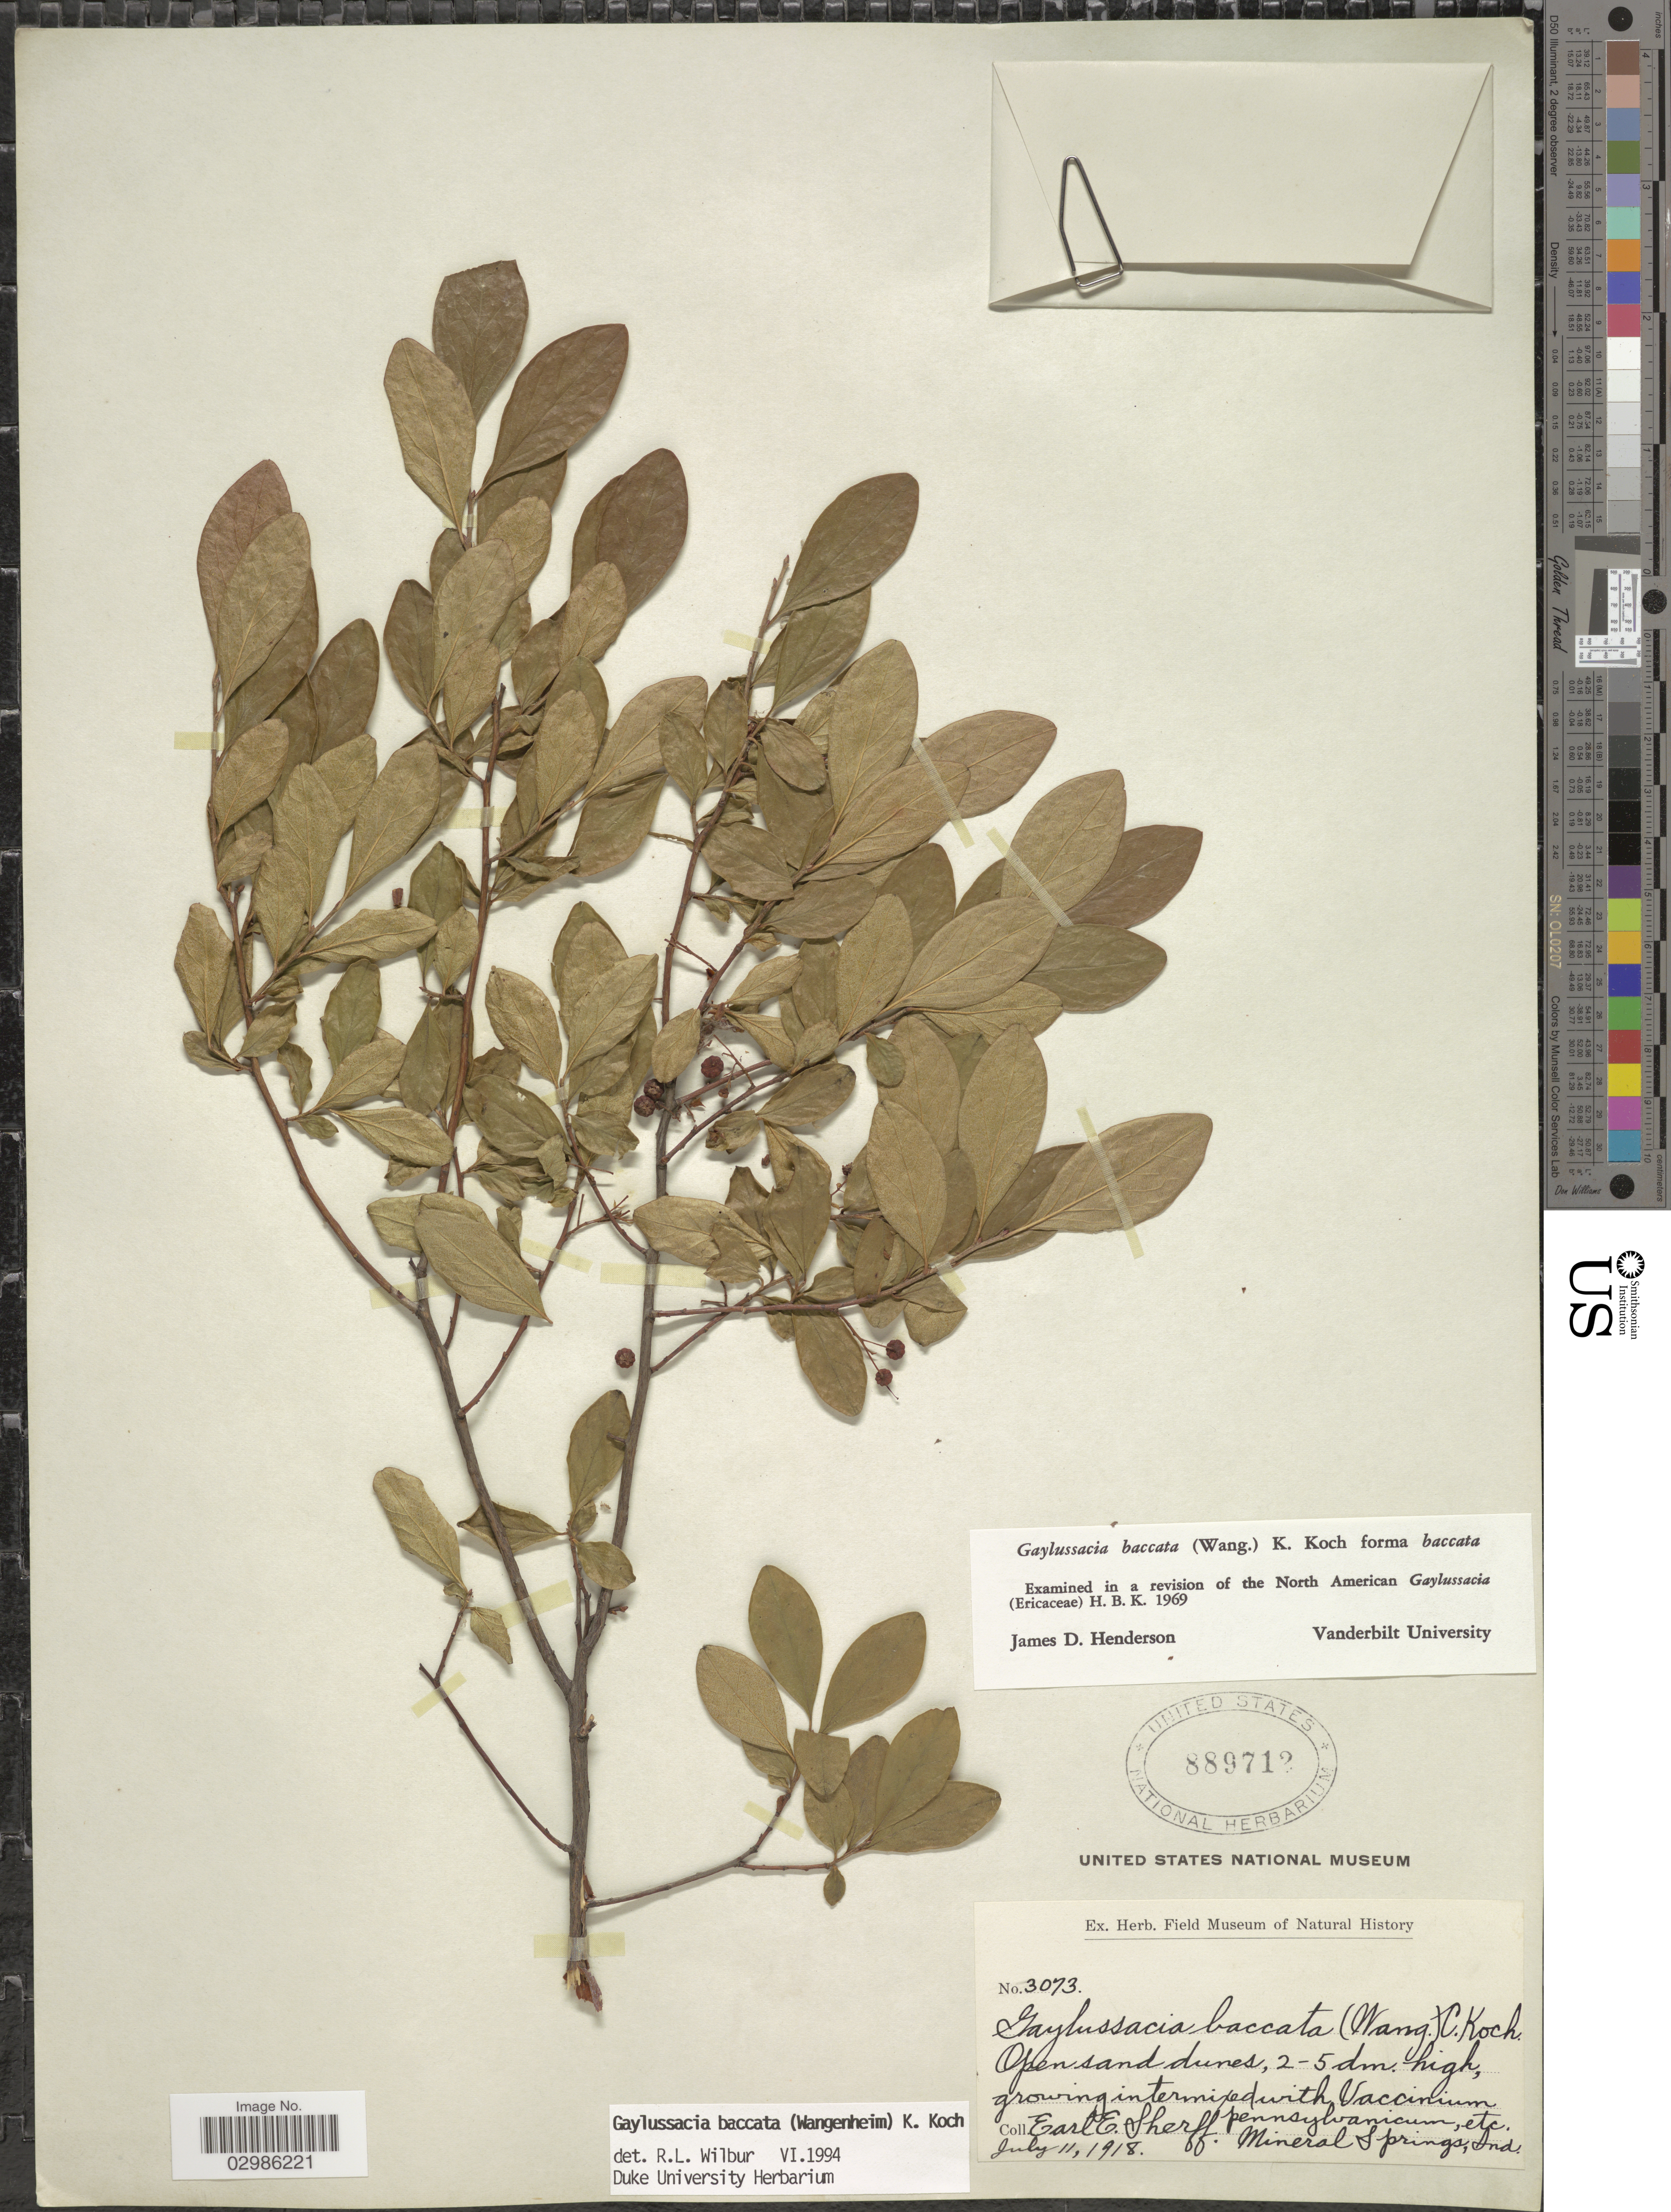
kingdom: Plantae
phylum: Tracheophyta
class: Magnoliopsida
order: Ericales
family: Ericaceae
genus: Gaylussacia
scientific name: Gaylussacia baccata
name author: (Wangenh.) K. Koch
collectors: E. E. Sherff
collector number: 3073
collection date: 1918-07-11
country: United States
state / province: Indiana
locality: Mineral Springs, Ind.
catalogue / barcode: US 89712